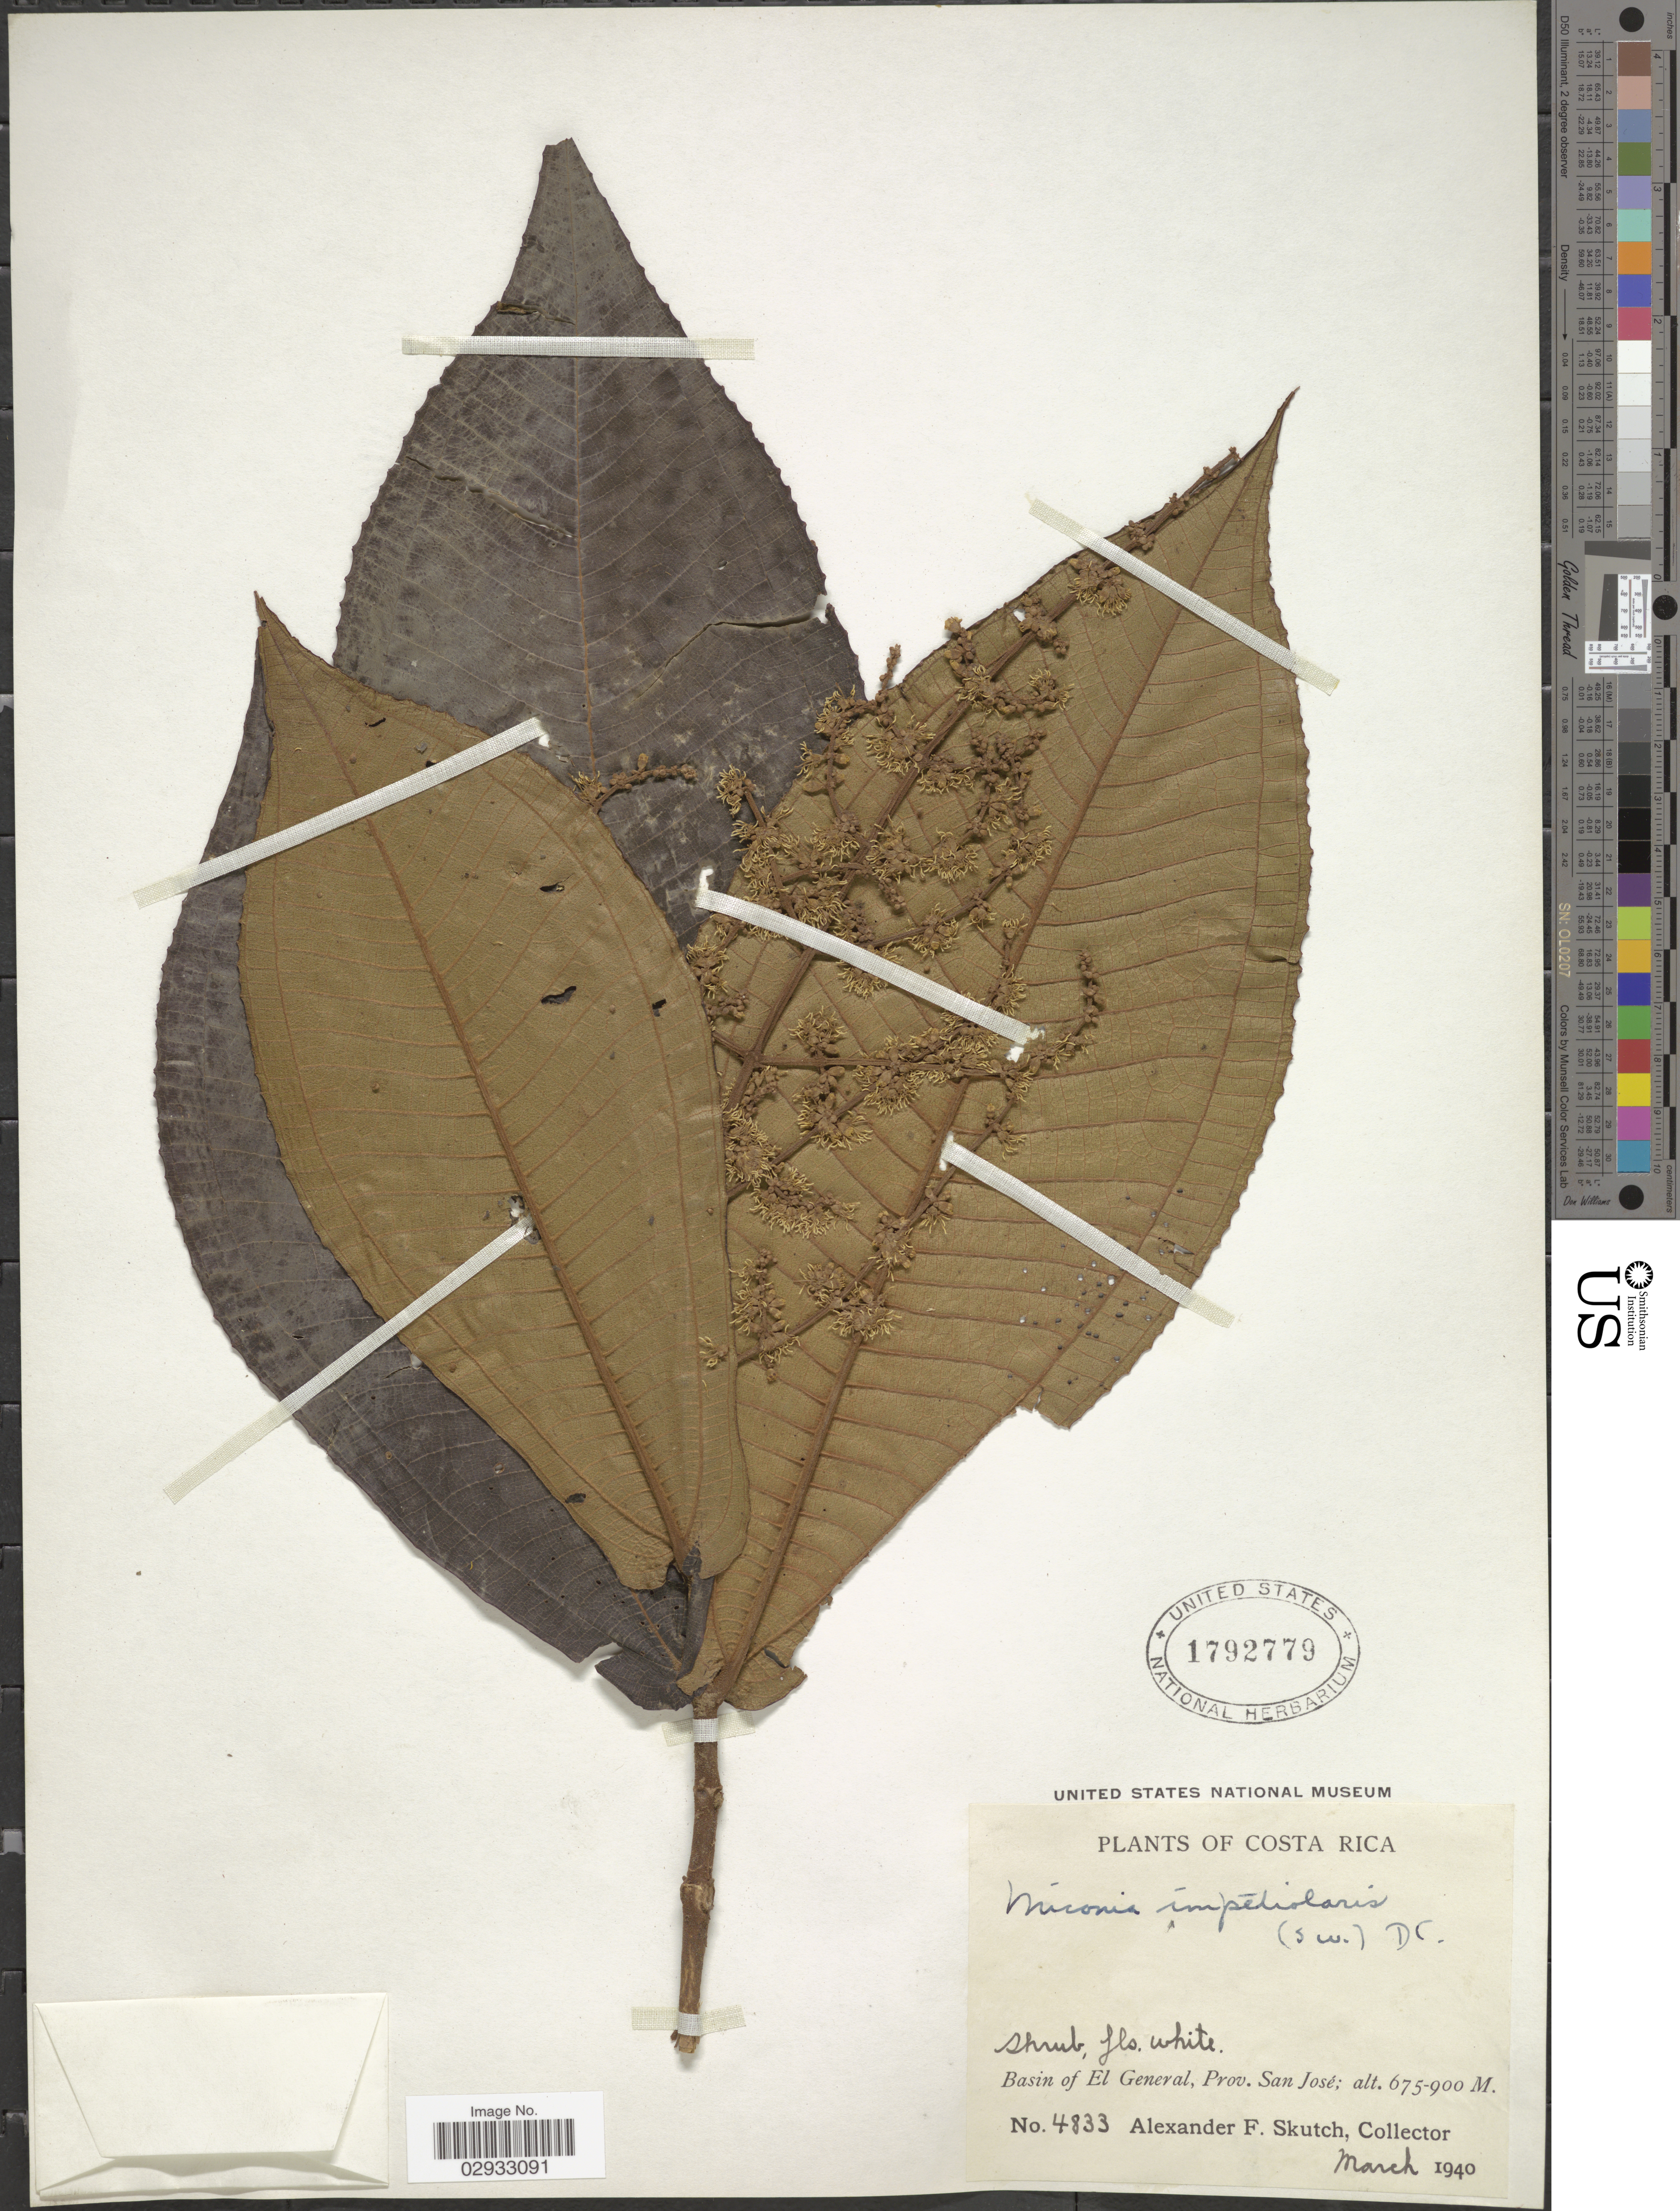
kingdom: Plantae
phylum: Tracheophyta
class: Magnoliopsida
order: Myrtales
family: Melastomataceae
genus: Miconia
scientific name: Miconia impetiolaris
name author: (Sw.) D. Don ex DC.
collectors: A. F. Skutch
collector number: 4833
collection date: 1940-03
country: Costa Rica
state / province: San José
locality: Basin of El General, Prov. San José.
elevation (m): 675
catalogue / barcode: US 1792779